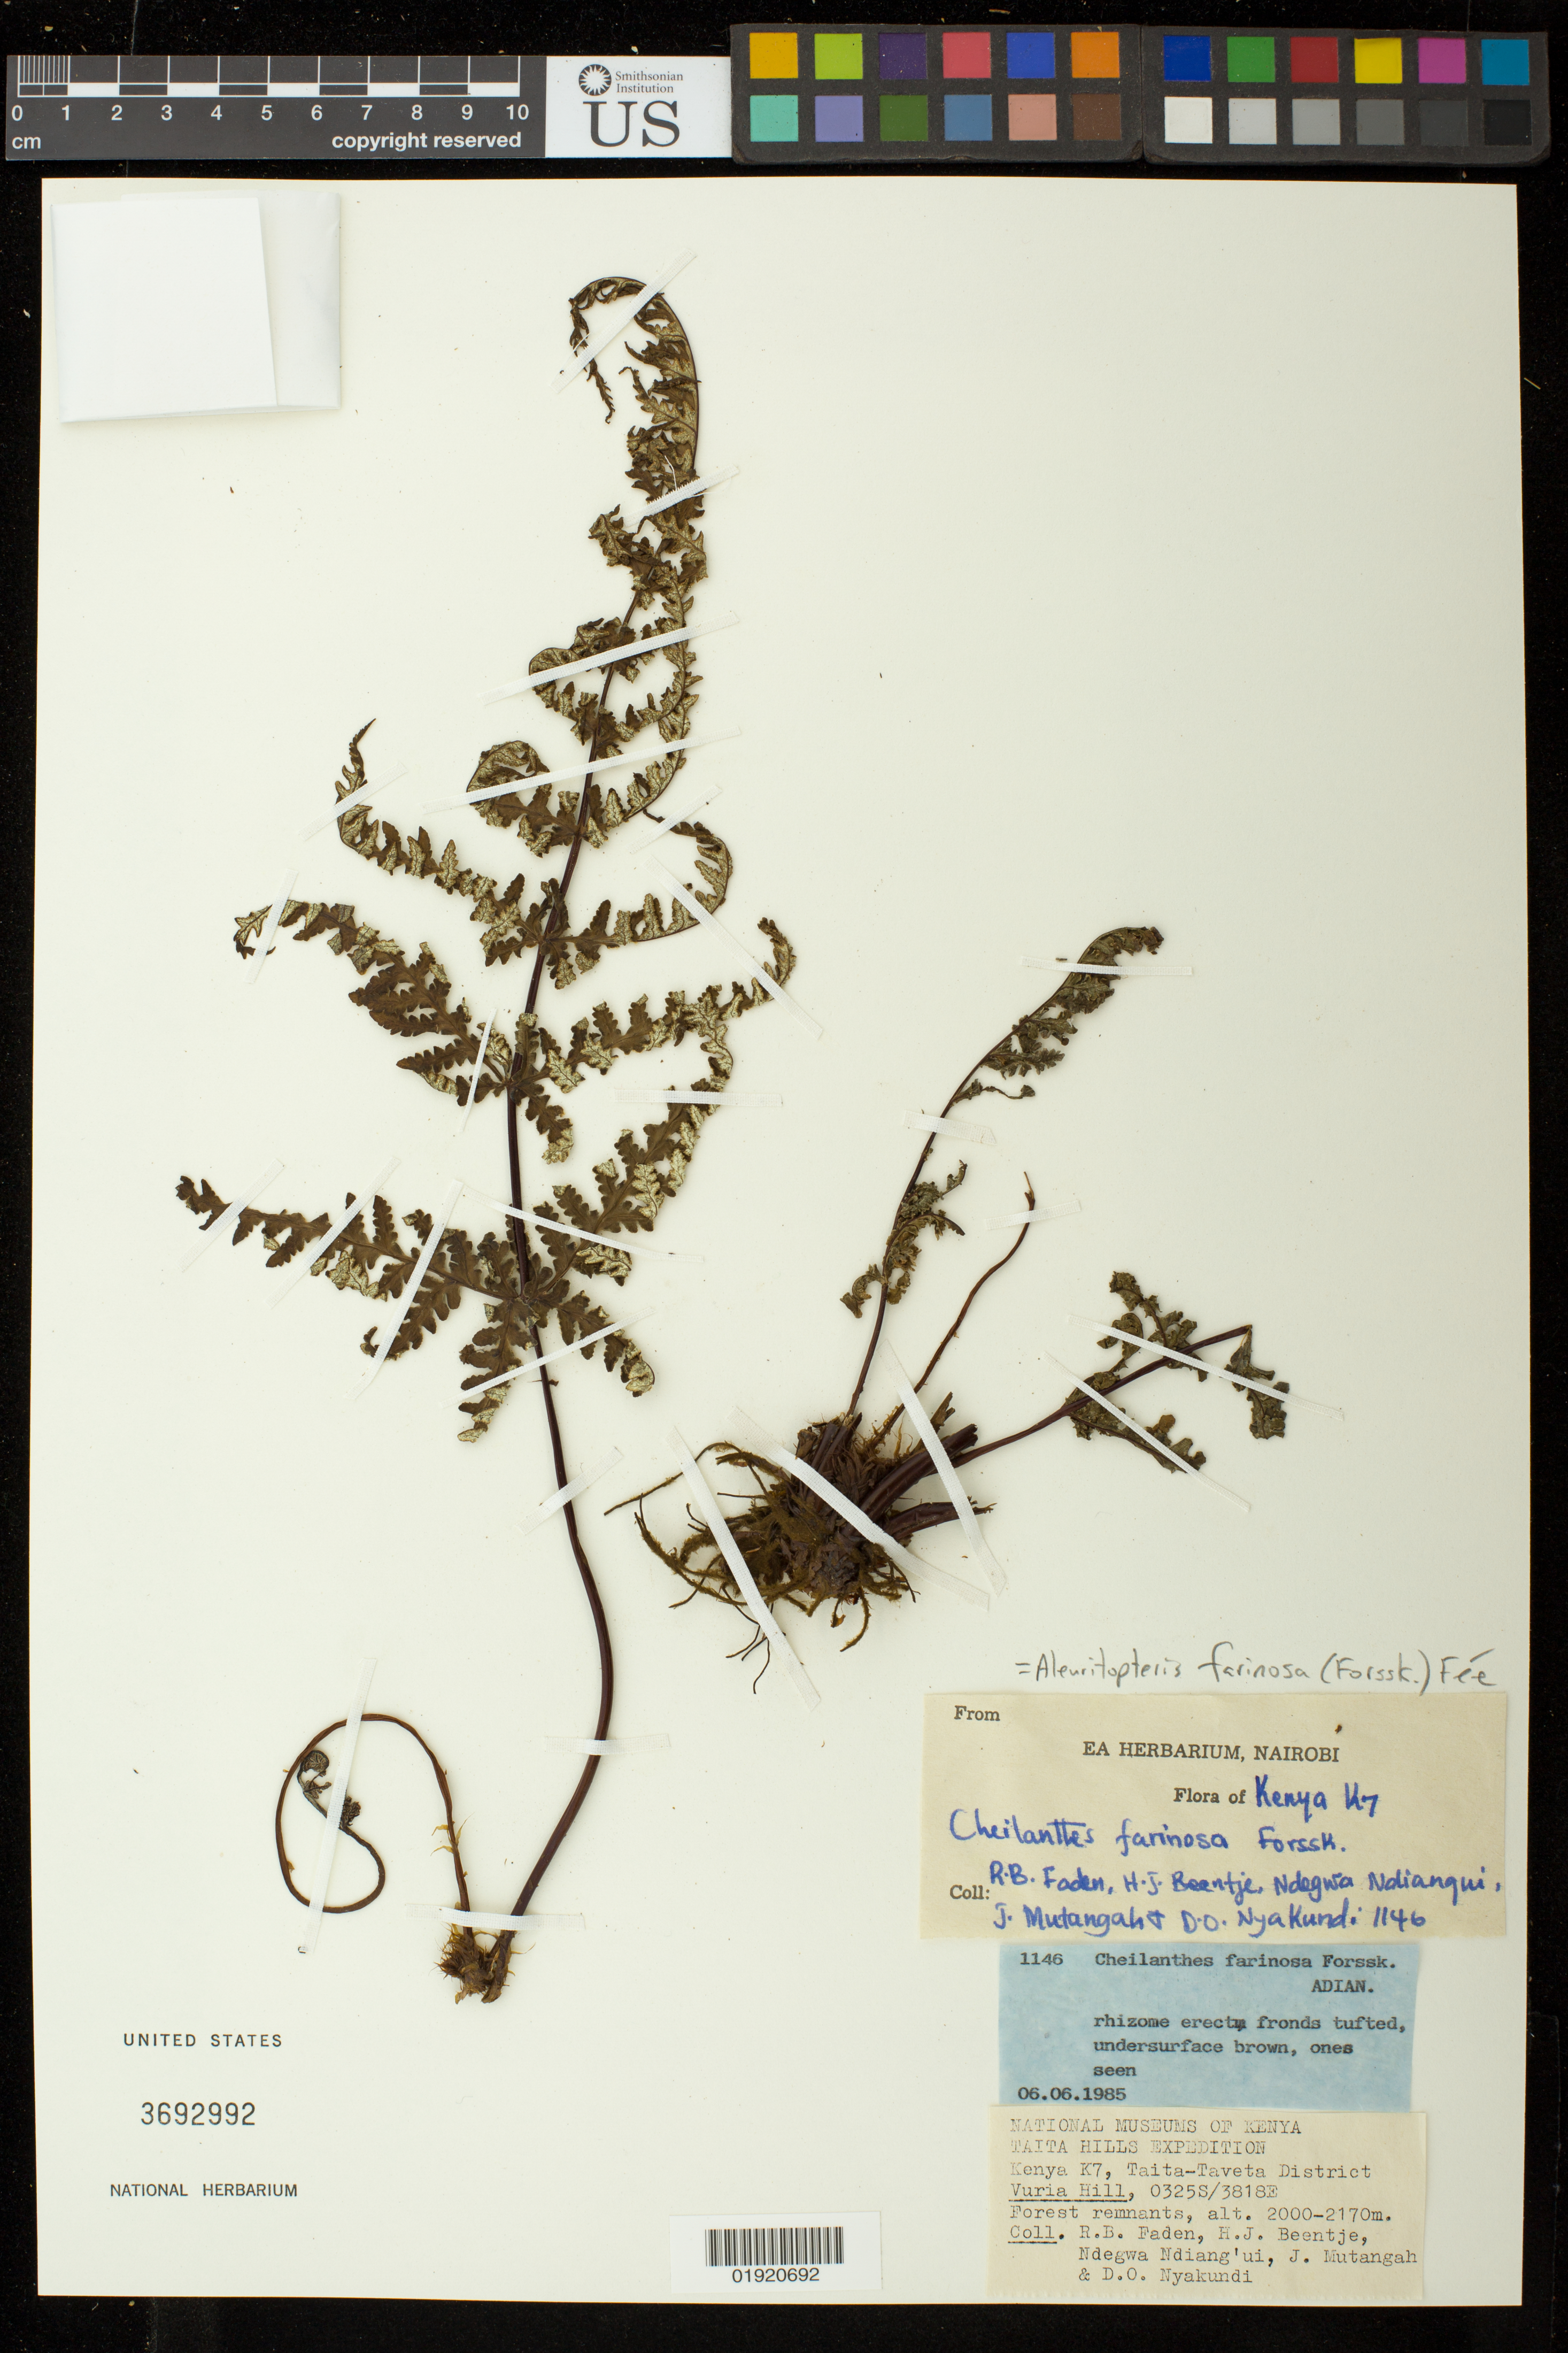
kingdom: Plantae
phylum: Tracheophyta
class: Polypodiopsida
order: Polypodiales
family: Pteridaceae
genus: Aleuritopteris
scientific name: Aleuritopteris farinosa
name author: (Forssk.) Fée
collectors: R. B. Faden, Ndegwa Ndiang'ui, J. Mutangah, H. J. Beentje & D. Nyakundi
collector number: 1146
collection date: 1985-06-06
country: Kenya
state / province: Taita Taveta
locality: Kenya K7, Taita-Taveta District. Taita Hills.Vuria Hill.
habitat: Forest remnants.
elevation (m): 2000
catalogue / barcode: US 3692992